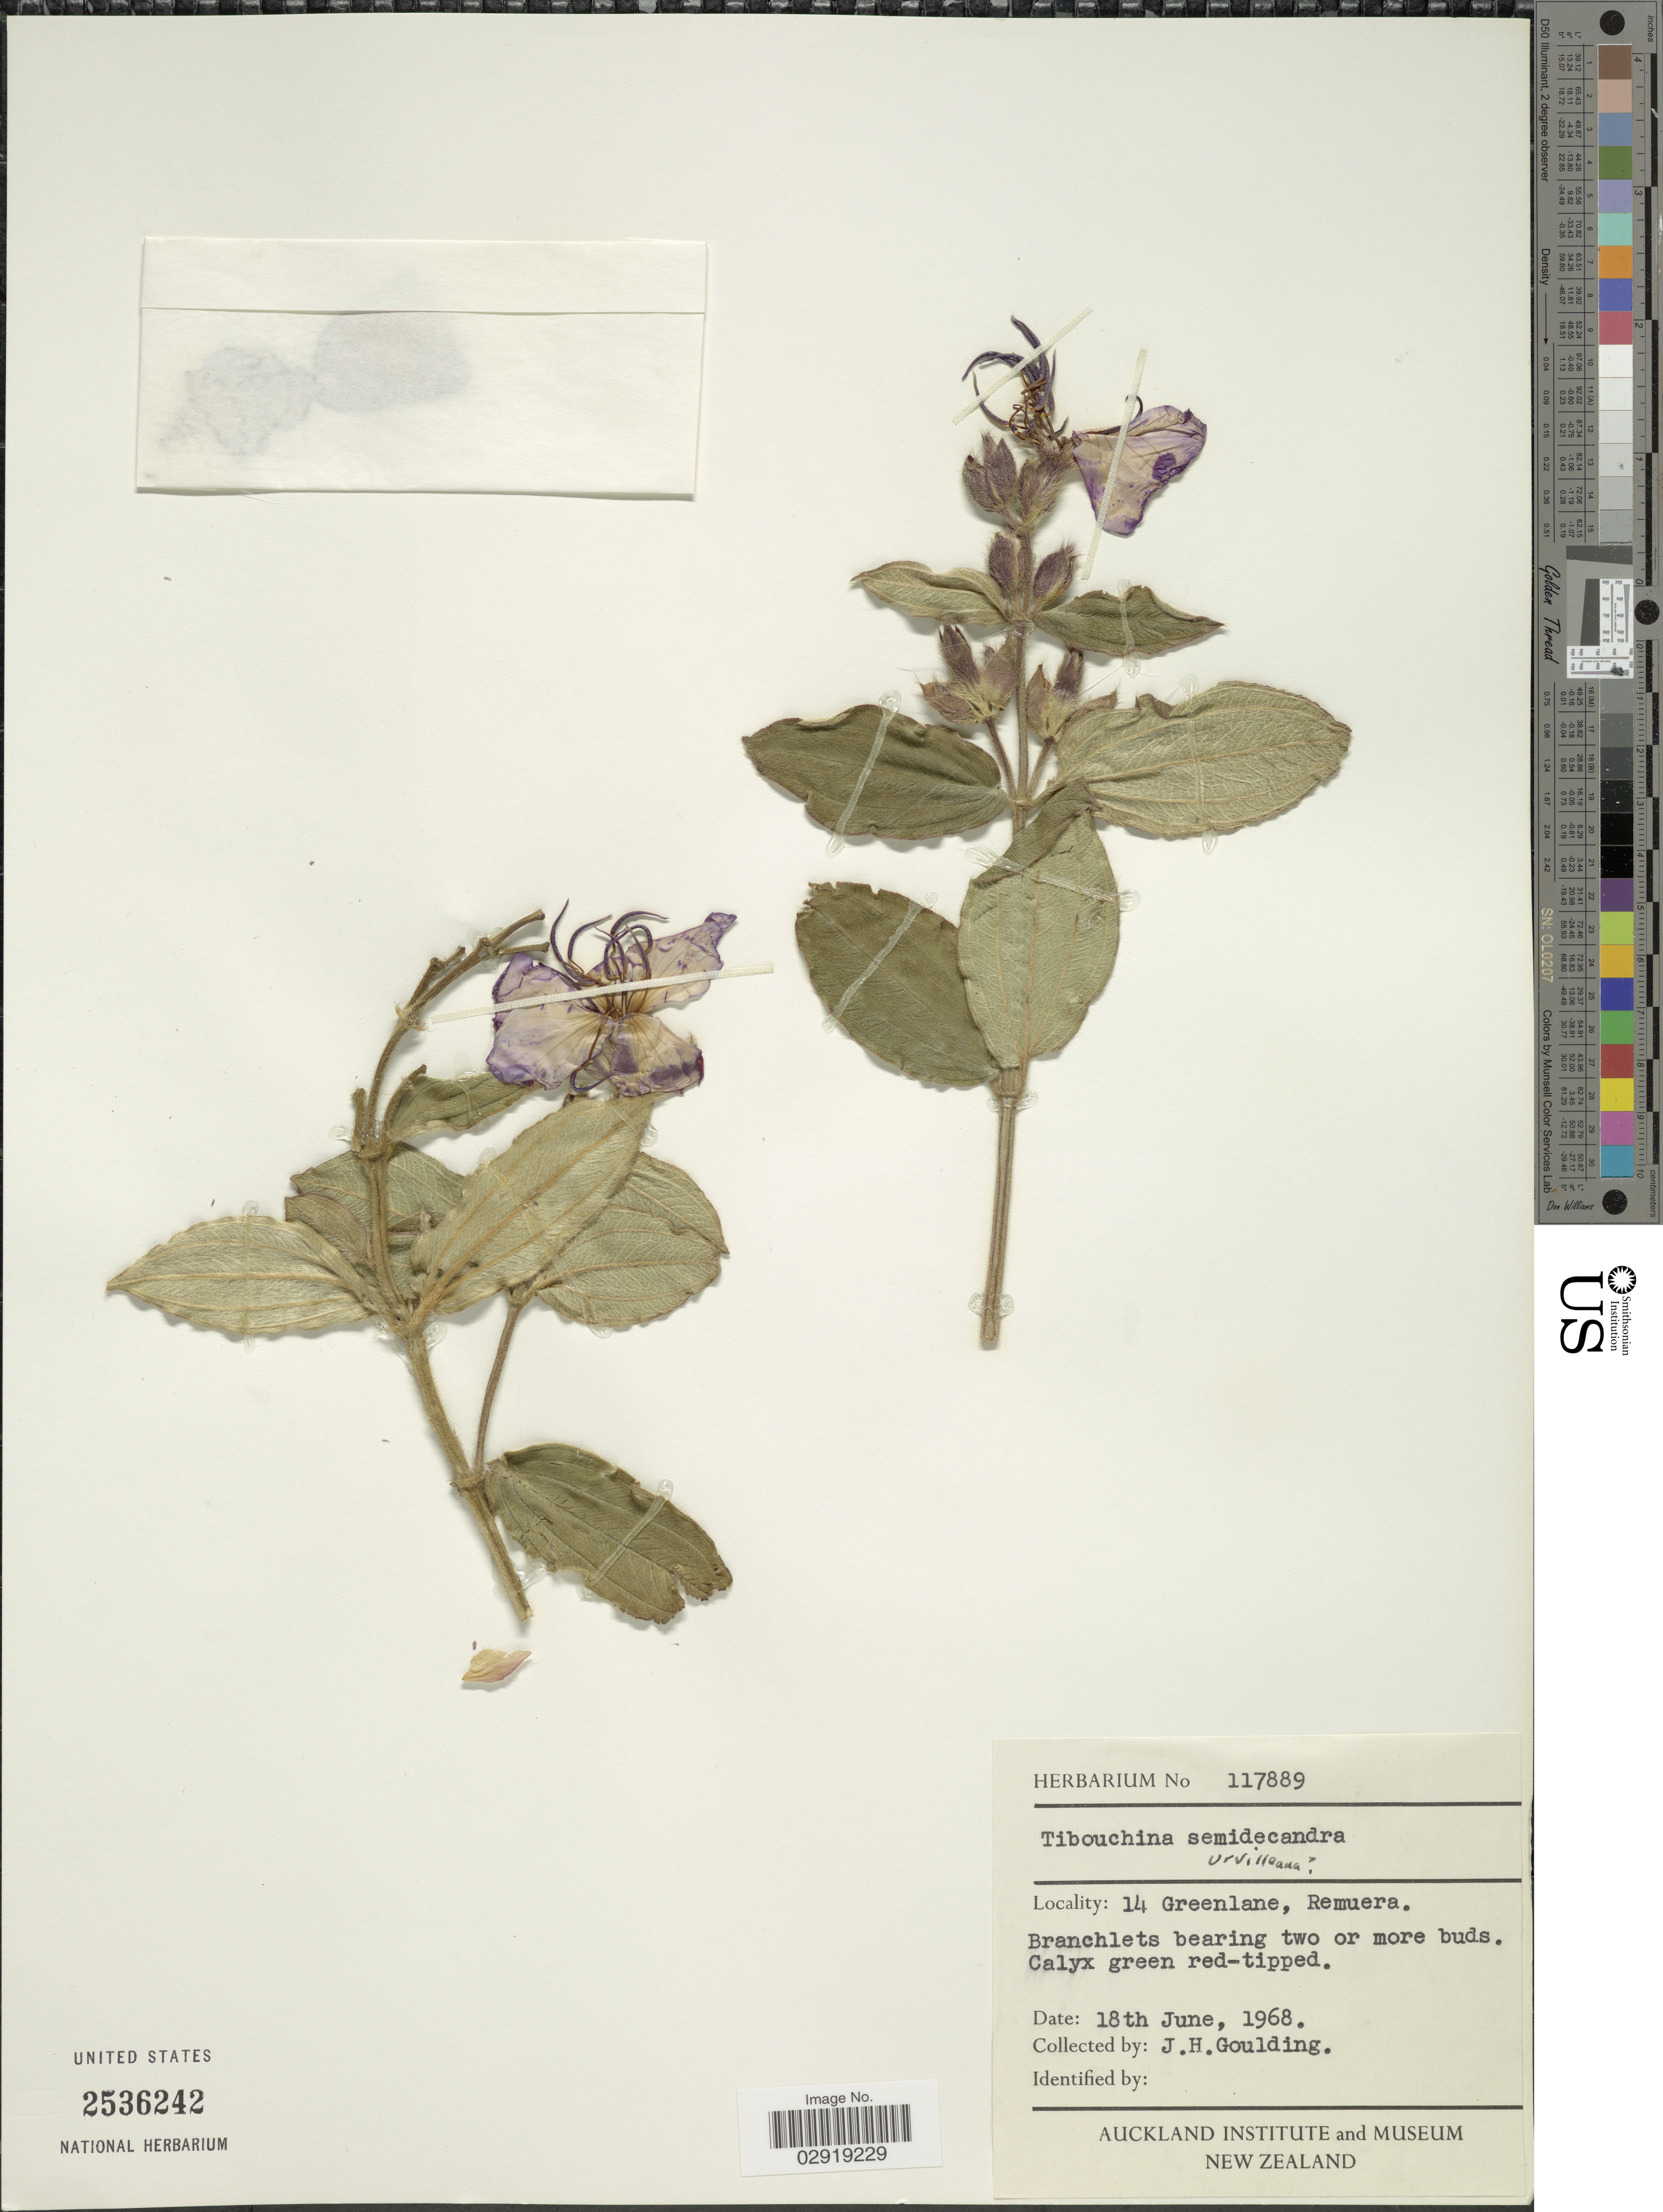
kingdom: Plantae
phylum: Tracheophyta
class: Magnoliopsida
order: Myrtales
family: Melastomataceae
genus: Pleroma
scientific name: Pleroma urvilleanum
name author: (DC.) P.J.F. Guim. & Michelang.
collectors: J. Goulding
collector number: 117889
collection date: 1968-06-18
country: New Zealand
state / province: Auckland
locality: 14 Greenlane, Remuera.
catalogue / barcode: US 2536242